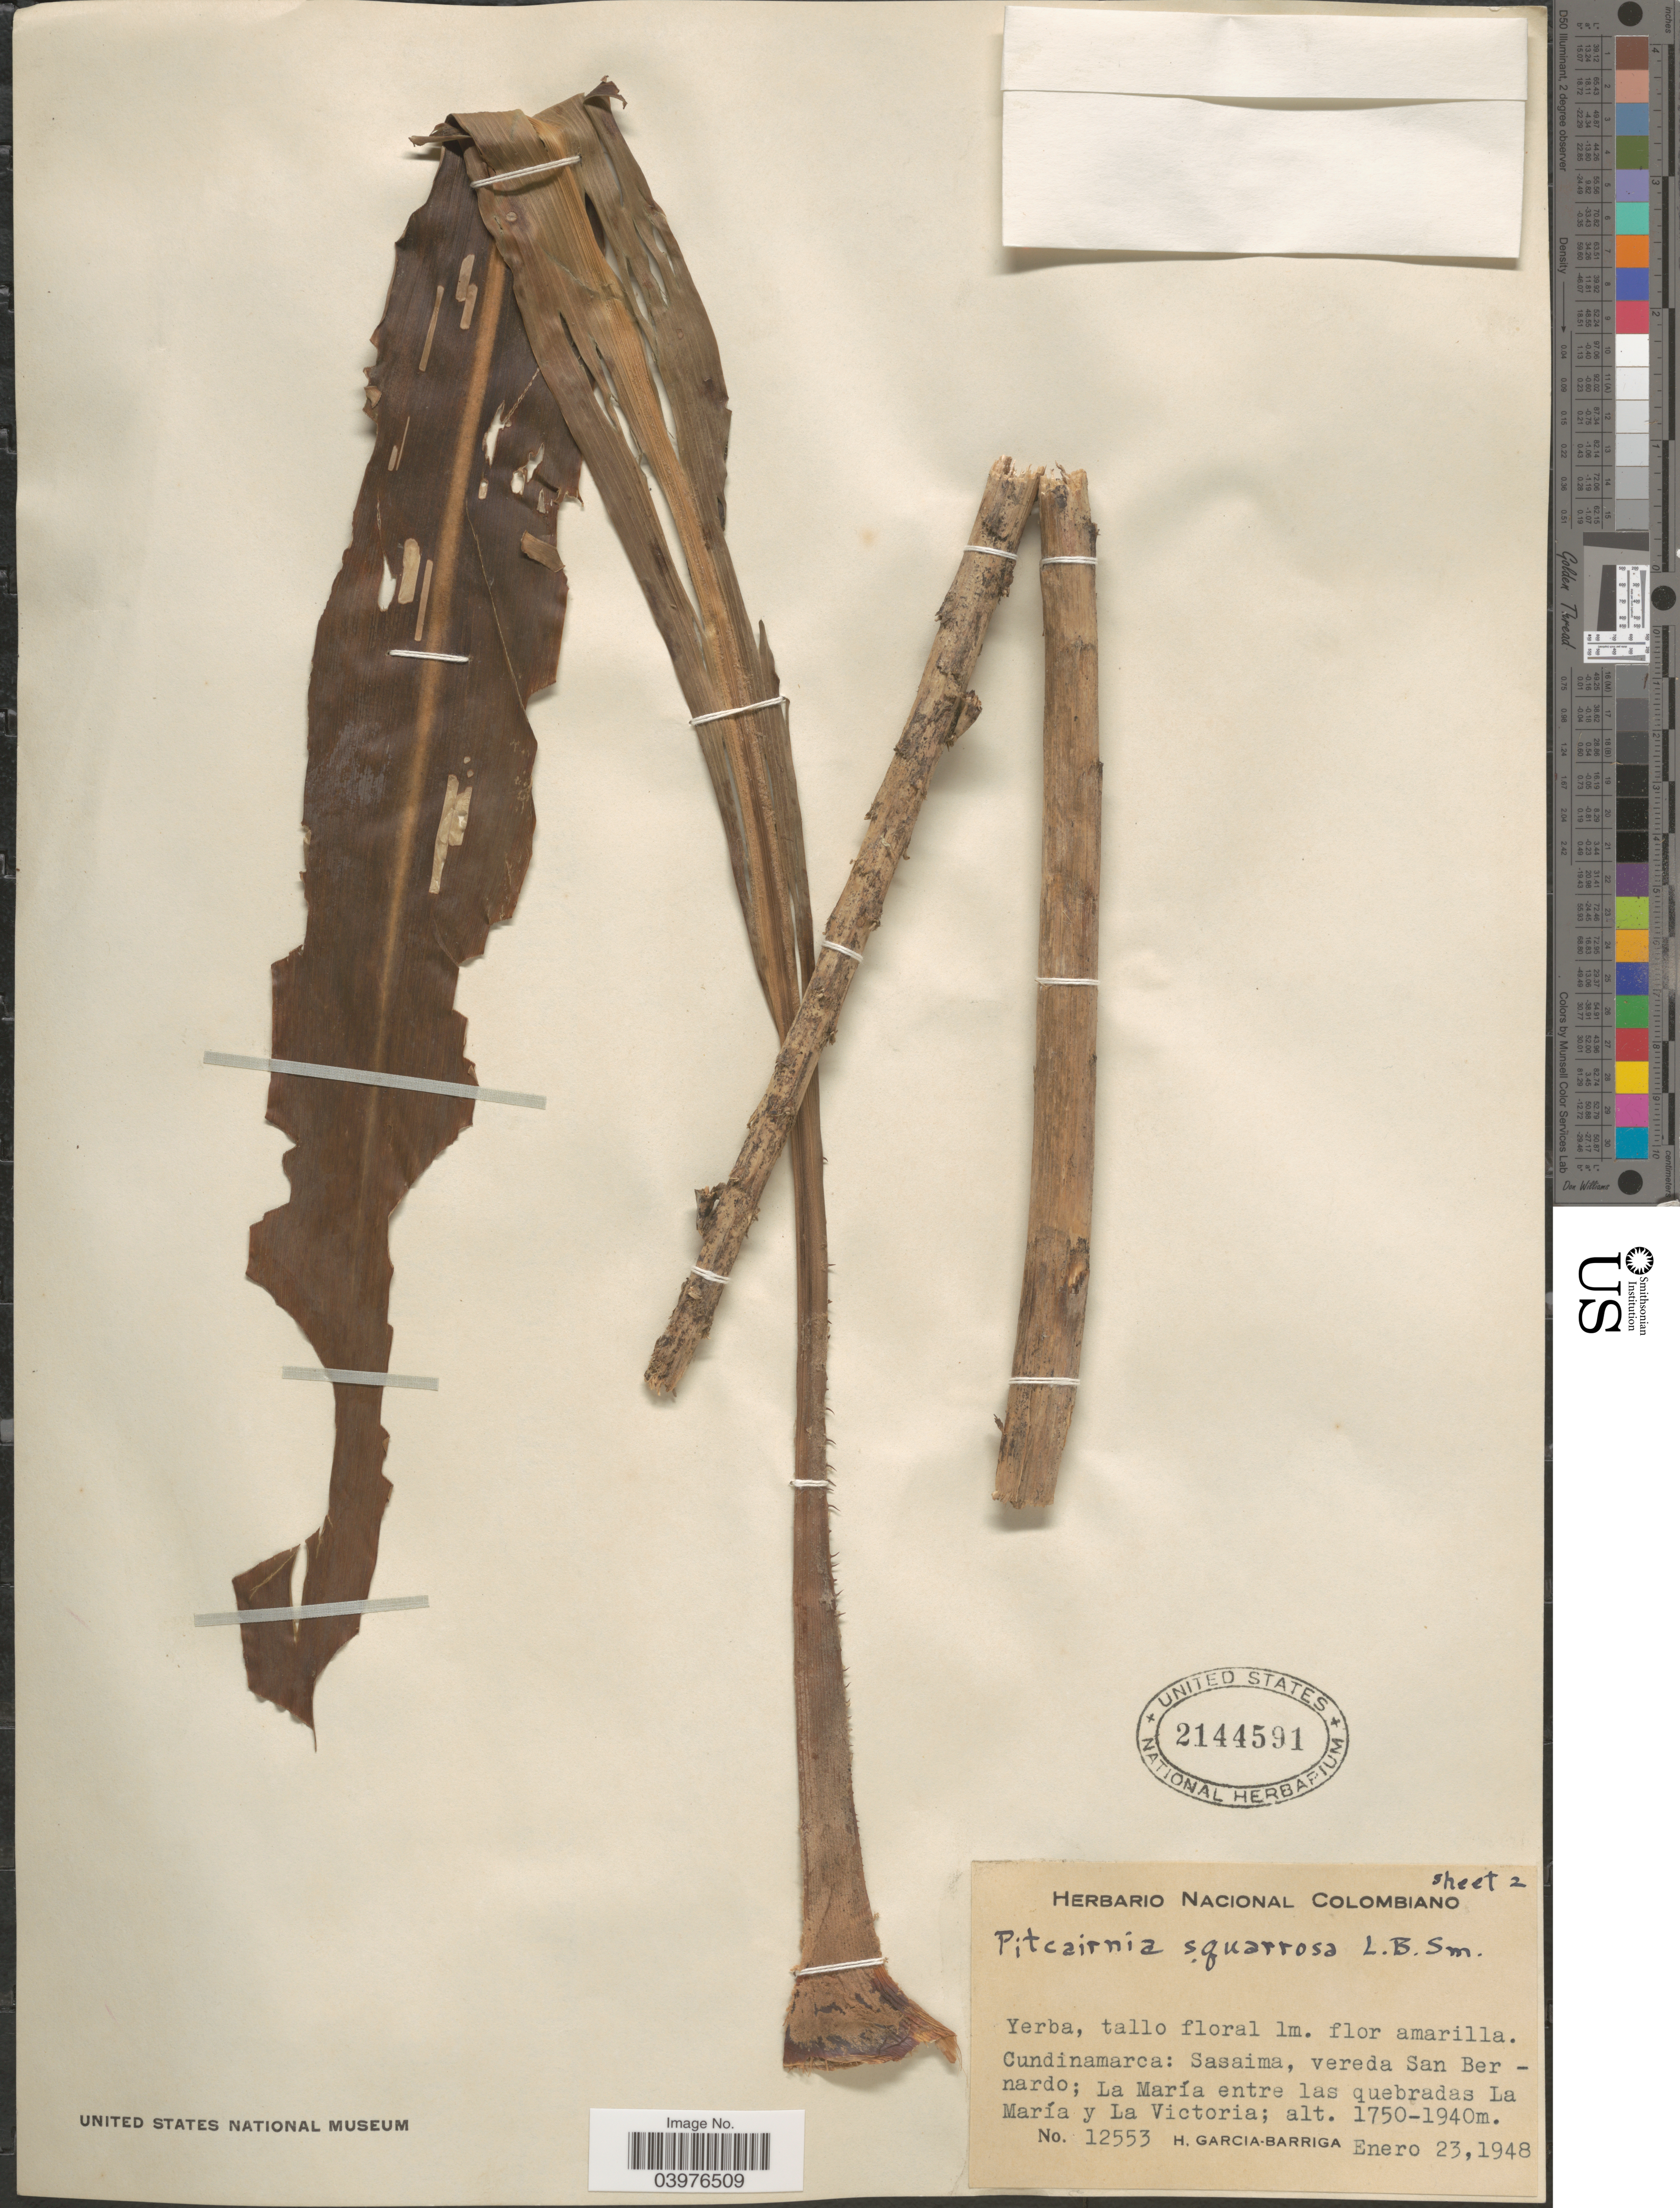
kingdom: Plantae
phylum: Tracheophyta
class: Liliopsida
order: Poales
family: Bromeliaceae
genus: Pitcairnia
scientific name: Pitcairnia squarrosa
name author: L.B. Sm.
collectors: H. García Barriga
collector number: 12553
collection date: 1948-01-23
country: Colombia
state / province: Cundinamarca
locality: Sasaima, vereda San Bernardo; La María entre las quebradas La María y La Victoria.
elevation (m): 1750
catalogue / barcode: US 2144591